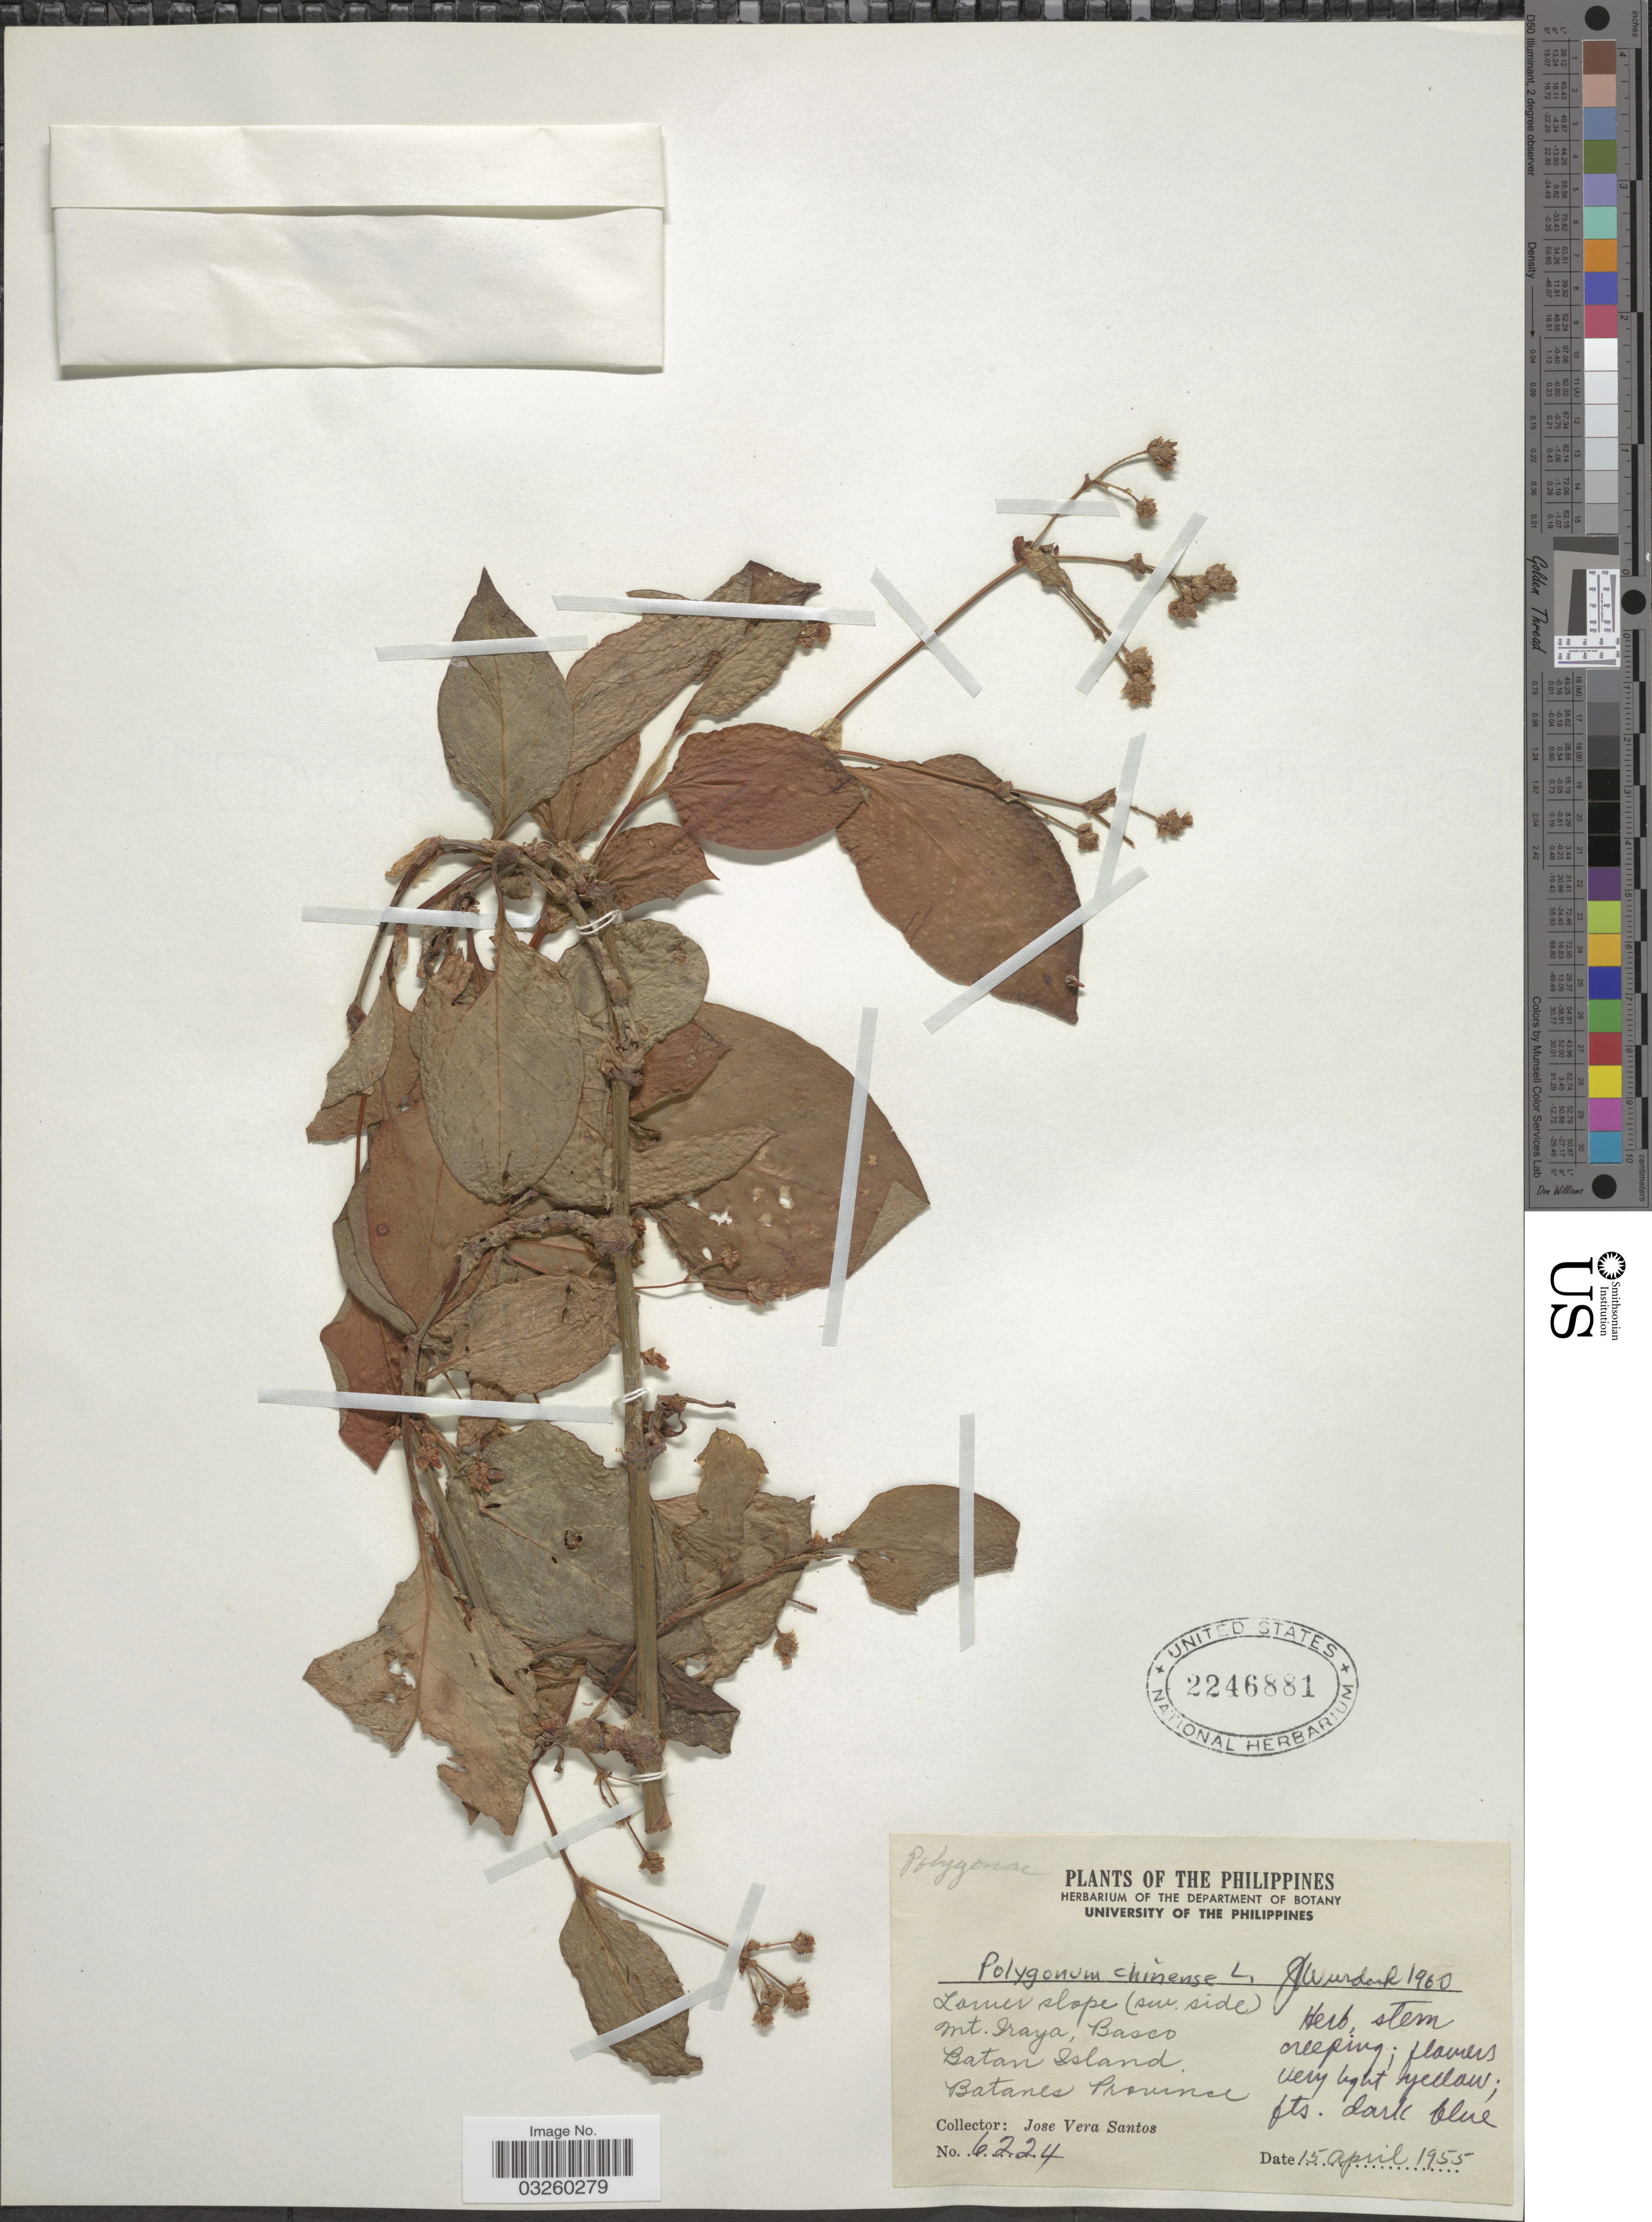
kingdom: Plantae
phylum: Tracheophyta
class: Magnoliopsida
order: Caryophyllales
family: Polygonaceae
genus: Polygonum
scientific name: Polygonum chinense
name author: L.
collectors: J. Santos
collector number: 6224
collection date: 1955-04-15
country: Philippines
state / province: Cagayan Valley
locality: Lamer slope (sw. side). Mt. Iraya, Basco. Batan Island. Batanes Province.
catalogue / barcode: US 2246881